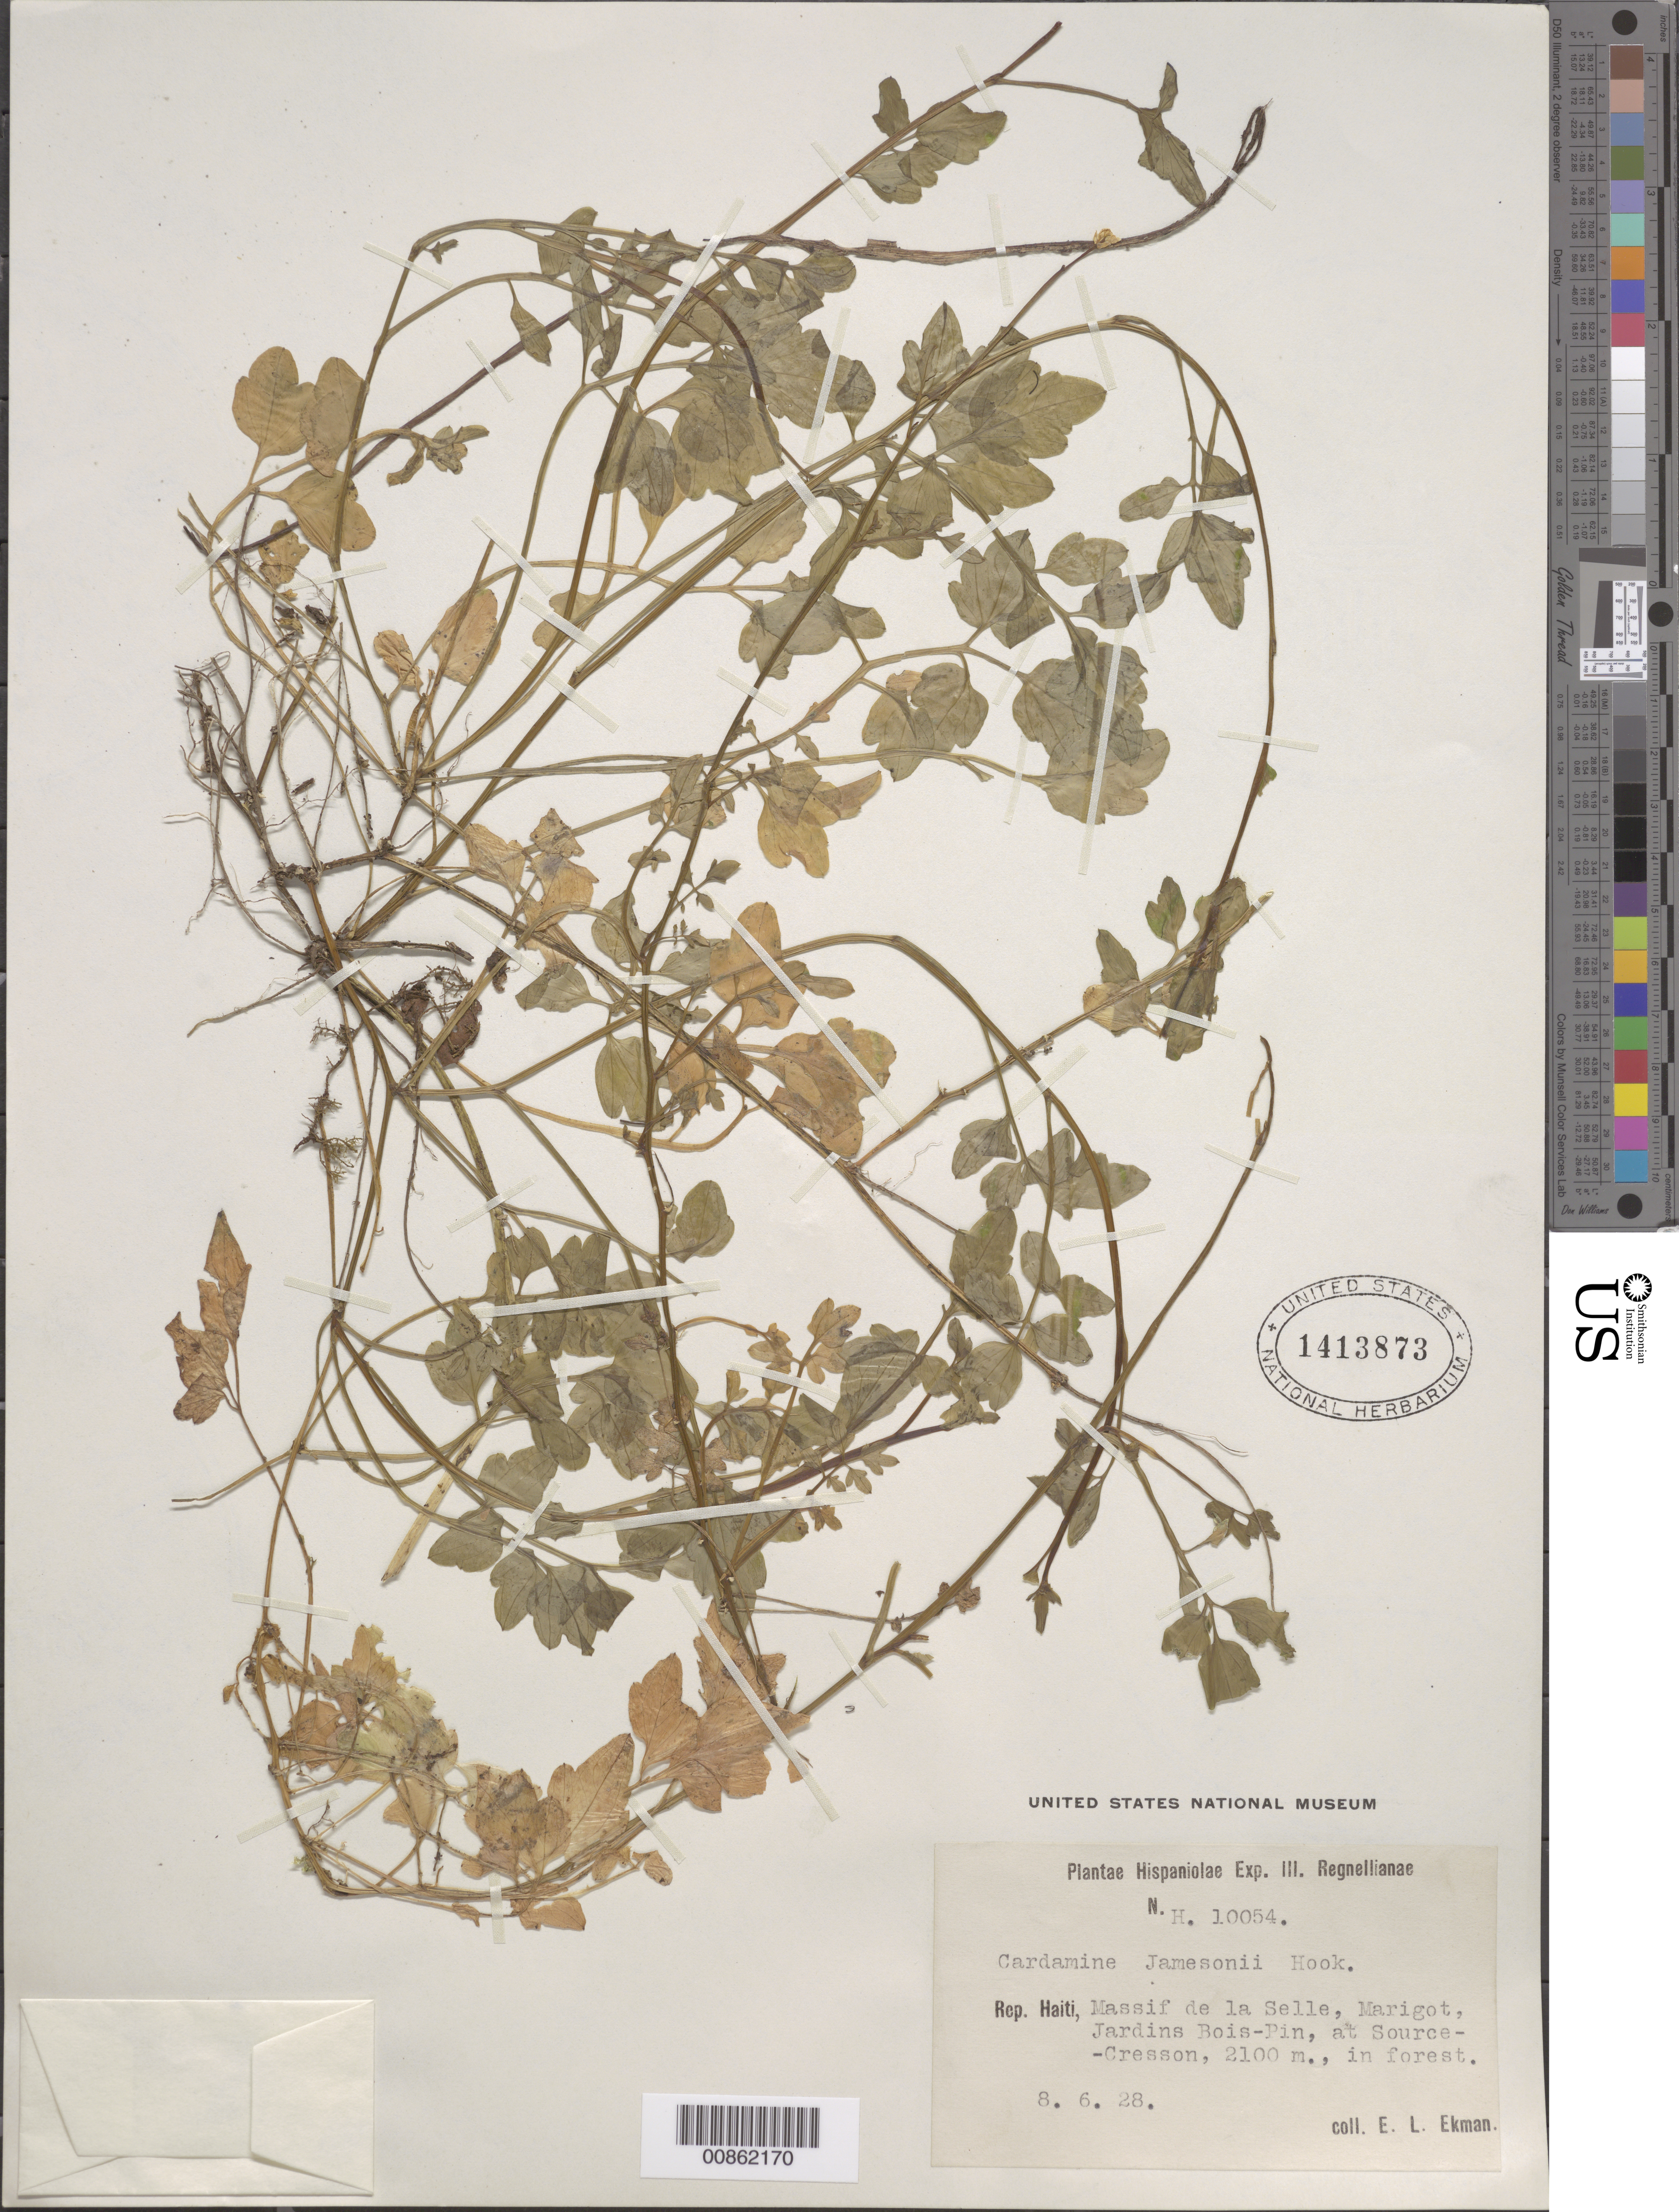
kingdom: Plantae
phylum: Tracheophyta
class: Magnoliopsida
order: Brassicales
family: Brassicaceae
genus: Cardamine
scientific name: Cardamine jamesonii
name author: Hook.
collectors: E. L. Ekman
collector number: H 10054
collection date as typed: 08 Jun 1928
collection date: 1928-06-08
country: Haiti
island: Hispaniola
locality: Massif de la Selle, Marigot, Jardins Bois-Pin, at Source-Cresson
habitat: In forest.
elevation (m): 2100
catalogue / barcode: US 1413873